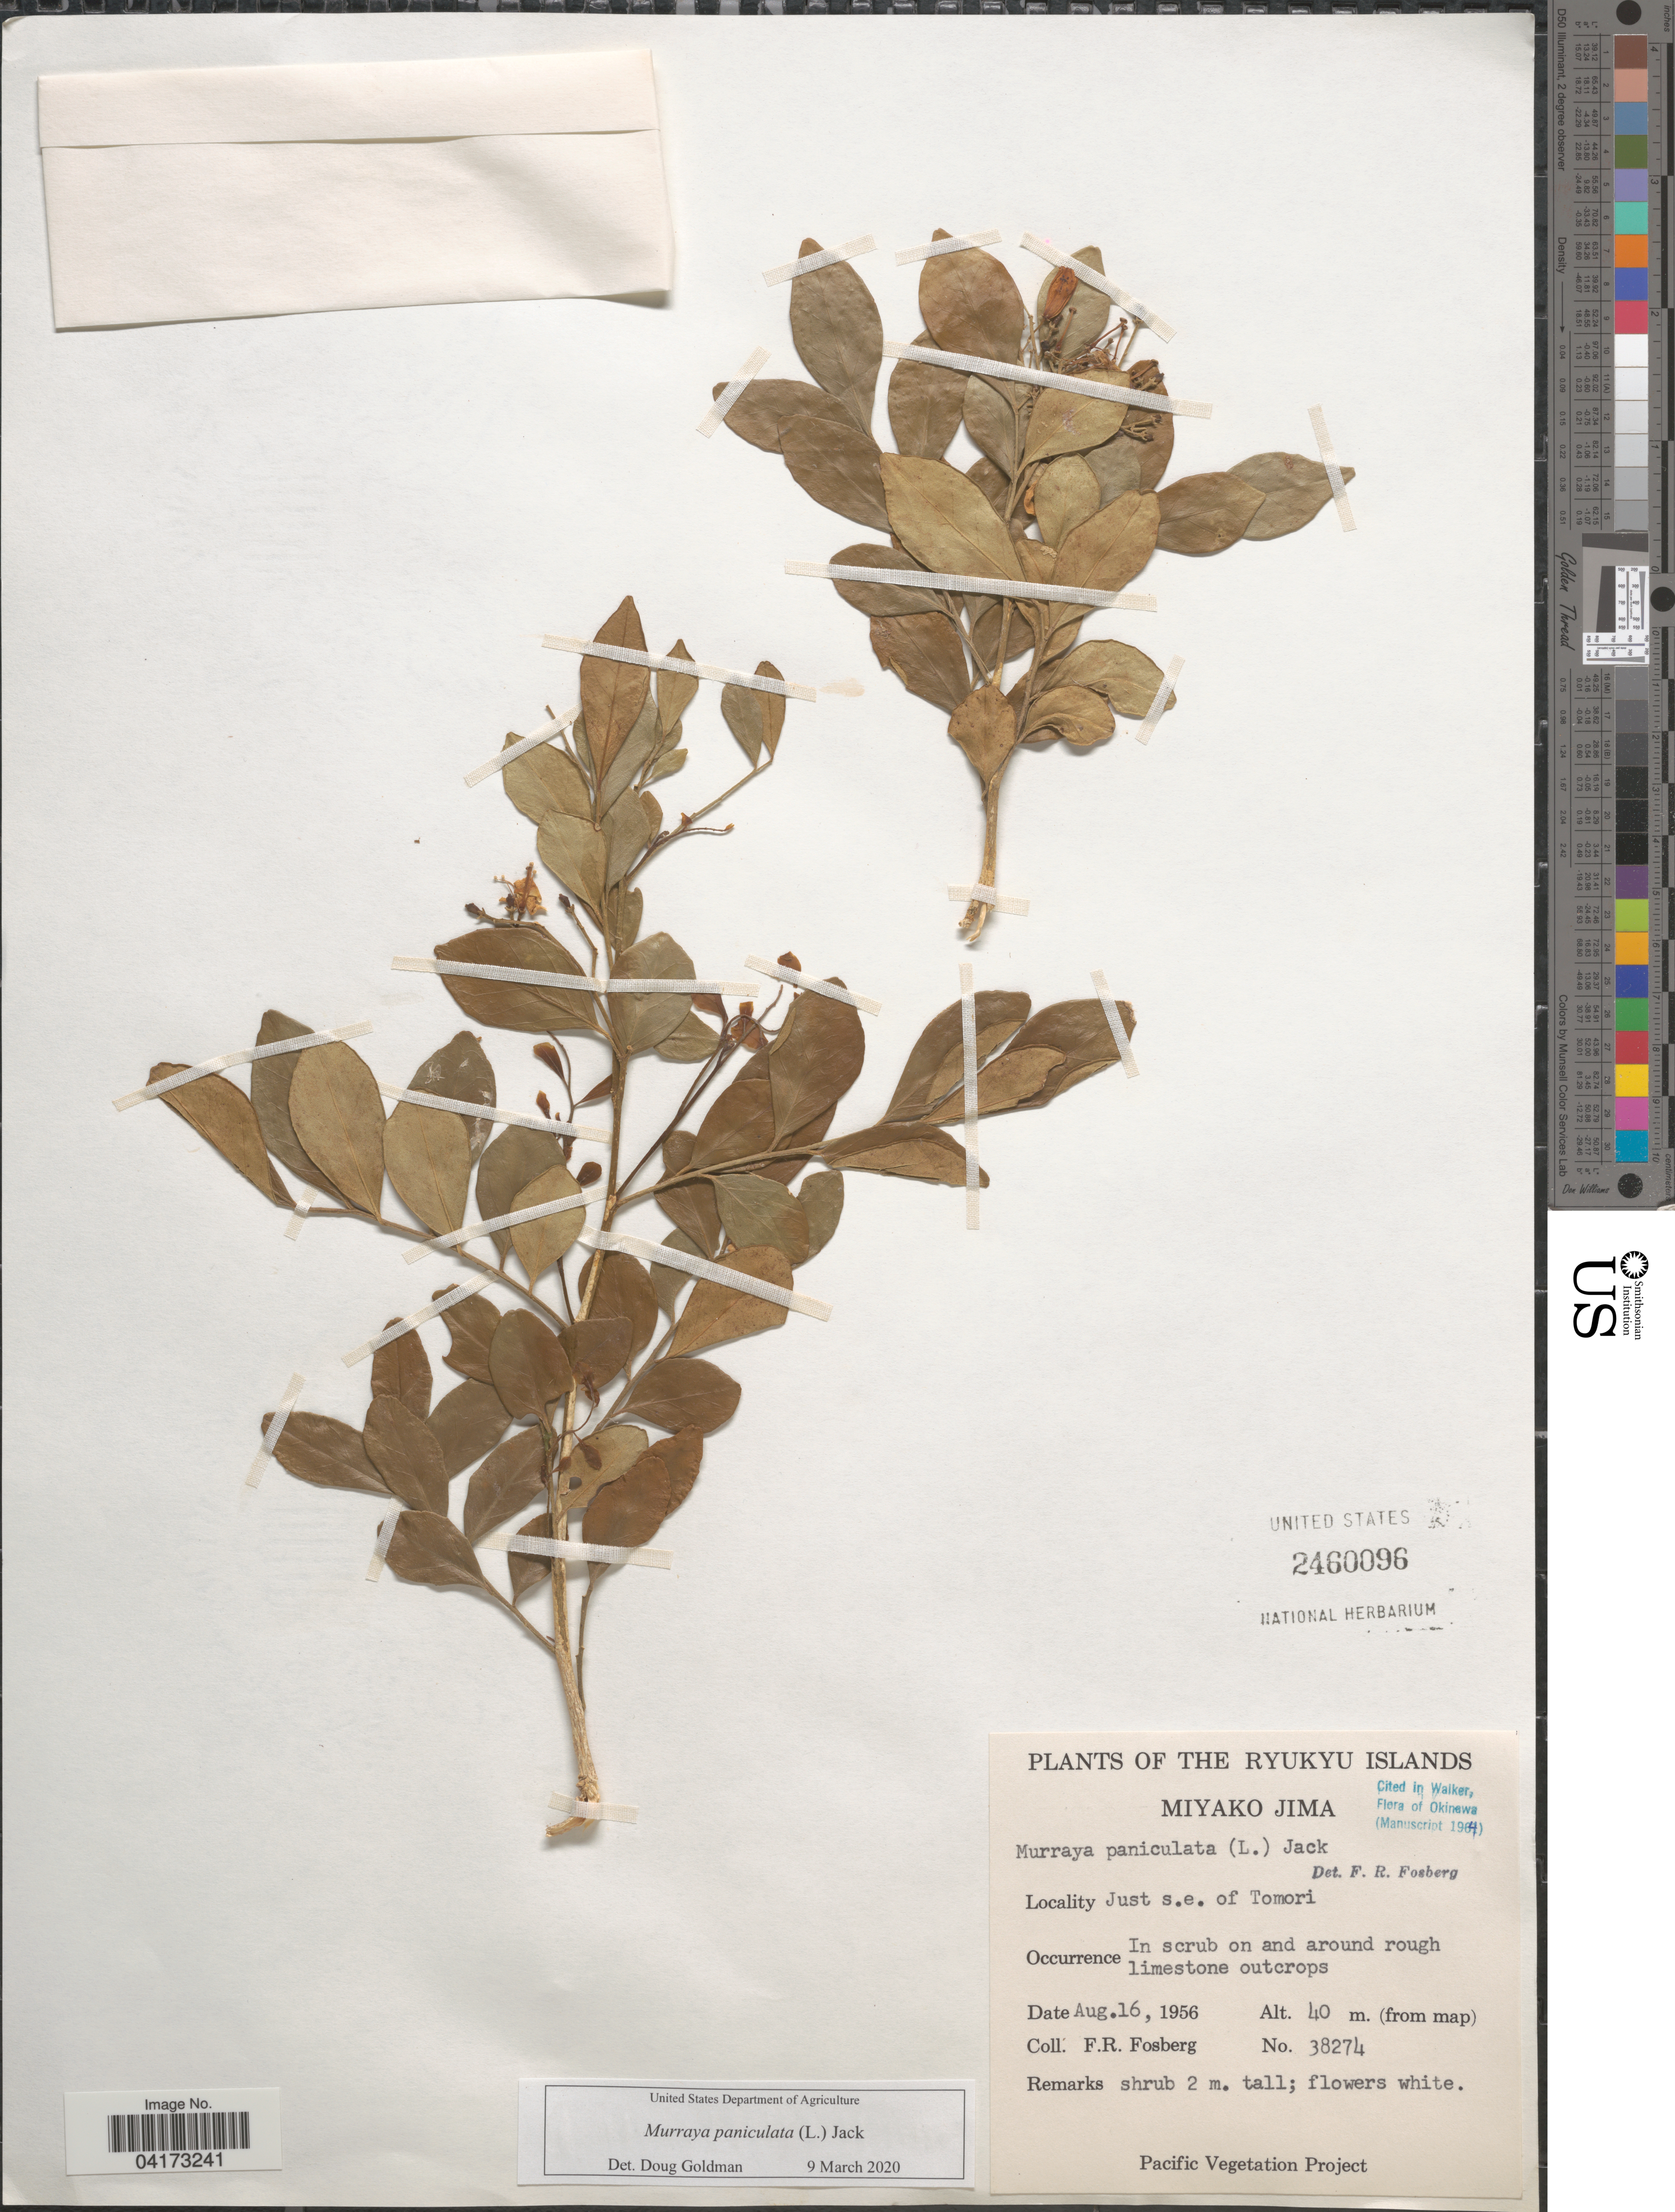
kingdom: Plantae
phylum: Tracheophyta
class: Magnoliopsida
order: Sapindales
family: Rutaceae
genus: Murraya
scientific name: Murraya paniculata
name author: (L.) Jack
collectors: F. R. Fosberg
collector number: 38274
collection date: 1956-08-16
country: Japan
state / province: Okinawa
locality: The Ryukyu Islands. Miyako Jima. Just s.e. of Tomori.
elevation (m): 40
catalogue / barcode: US 2460096